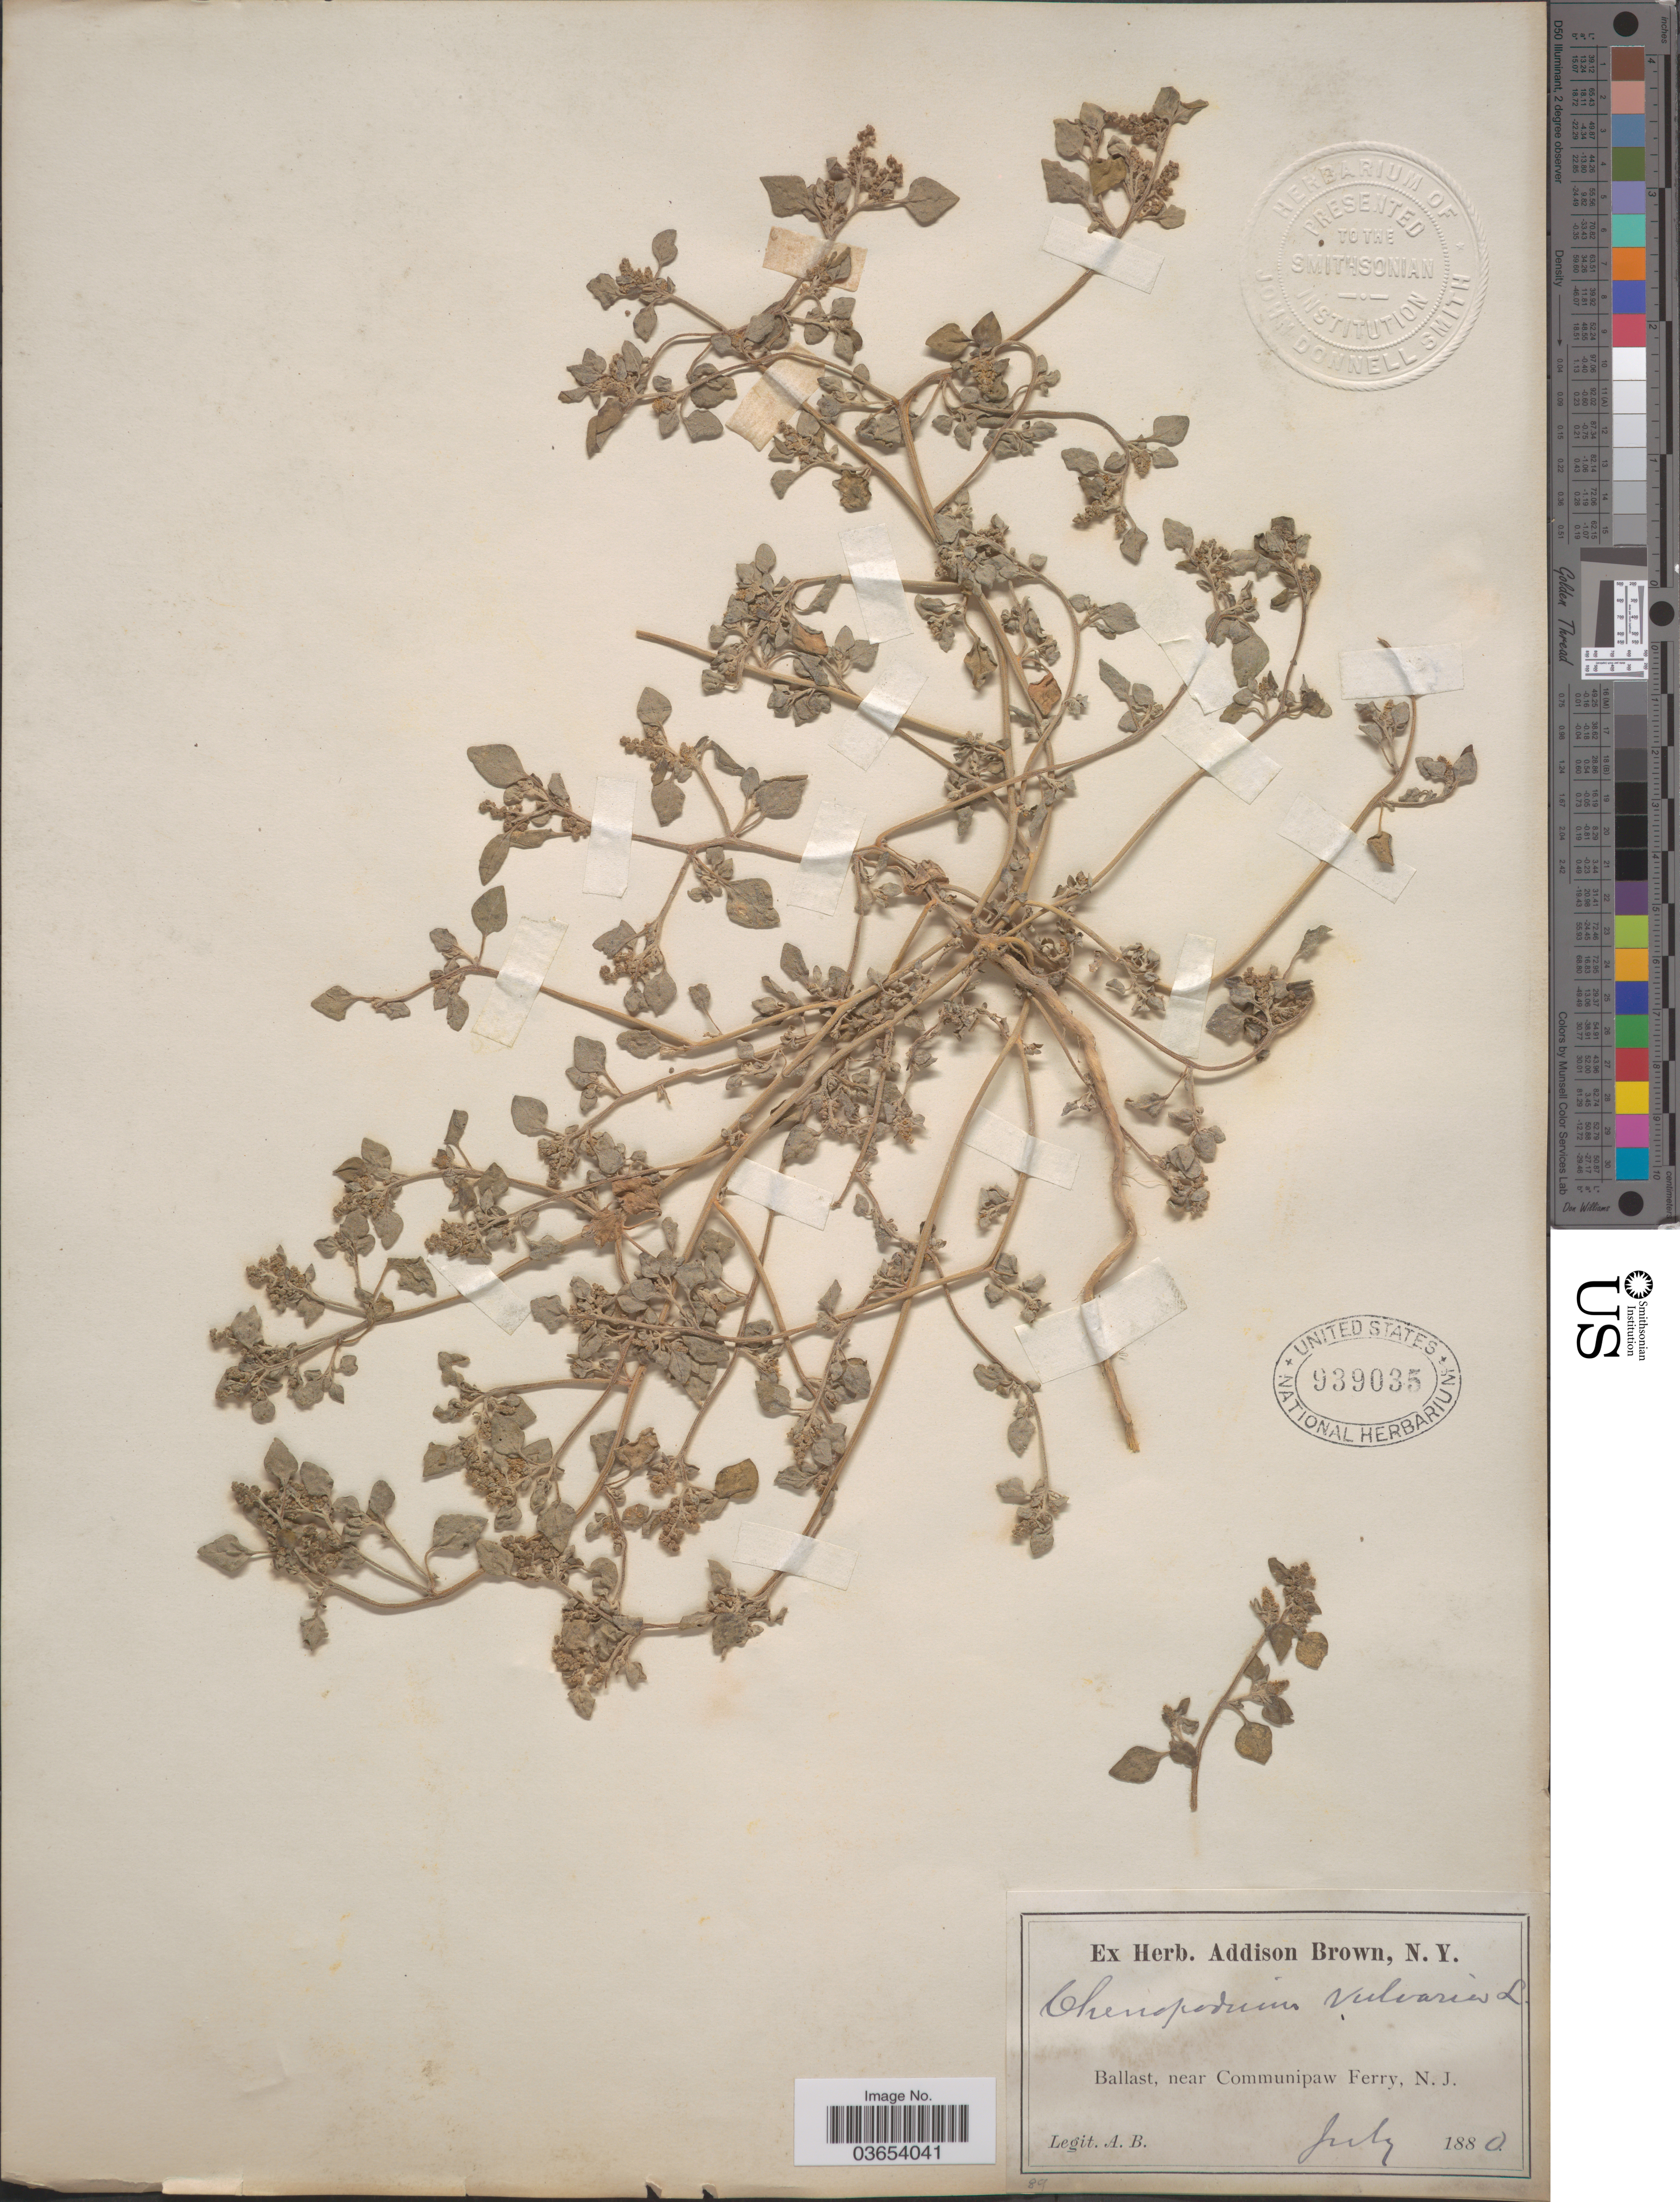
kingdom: Plantae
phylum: Tracheophyta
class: Magnoliopsida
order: Caryophyllales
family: Amaranthaceae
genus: Chenopodium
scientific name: Chenopodium vulvaria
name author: L.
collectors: A. Brown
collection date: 1880-07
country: United States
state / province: New Jersey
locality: Ballast, near Communipaw Ferry.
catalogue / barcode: US 939035